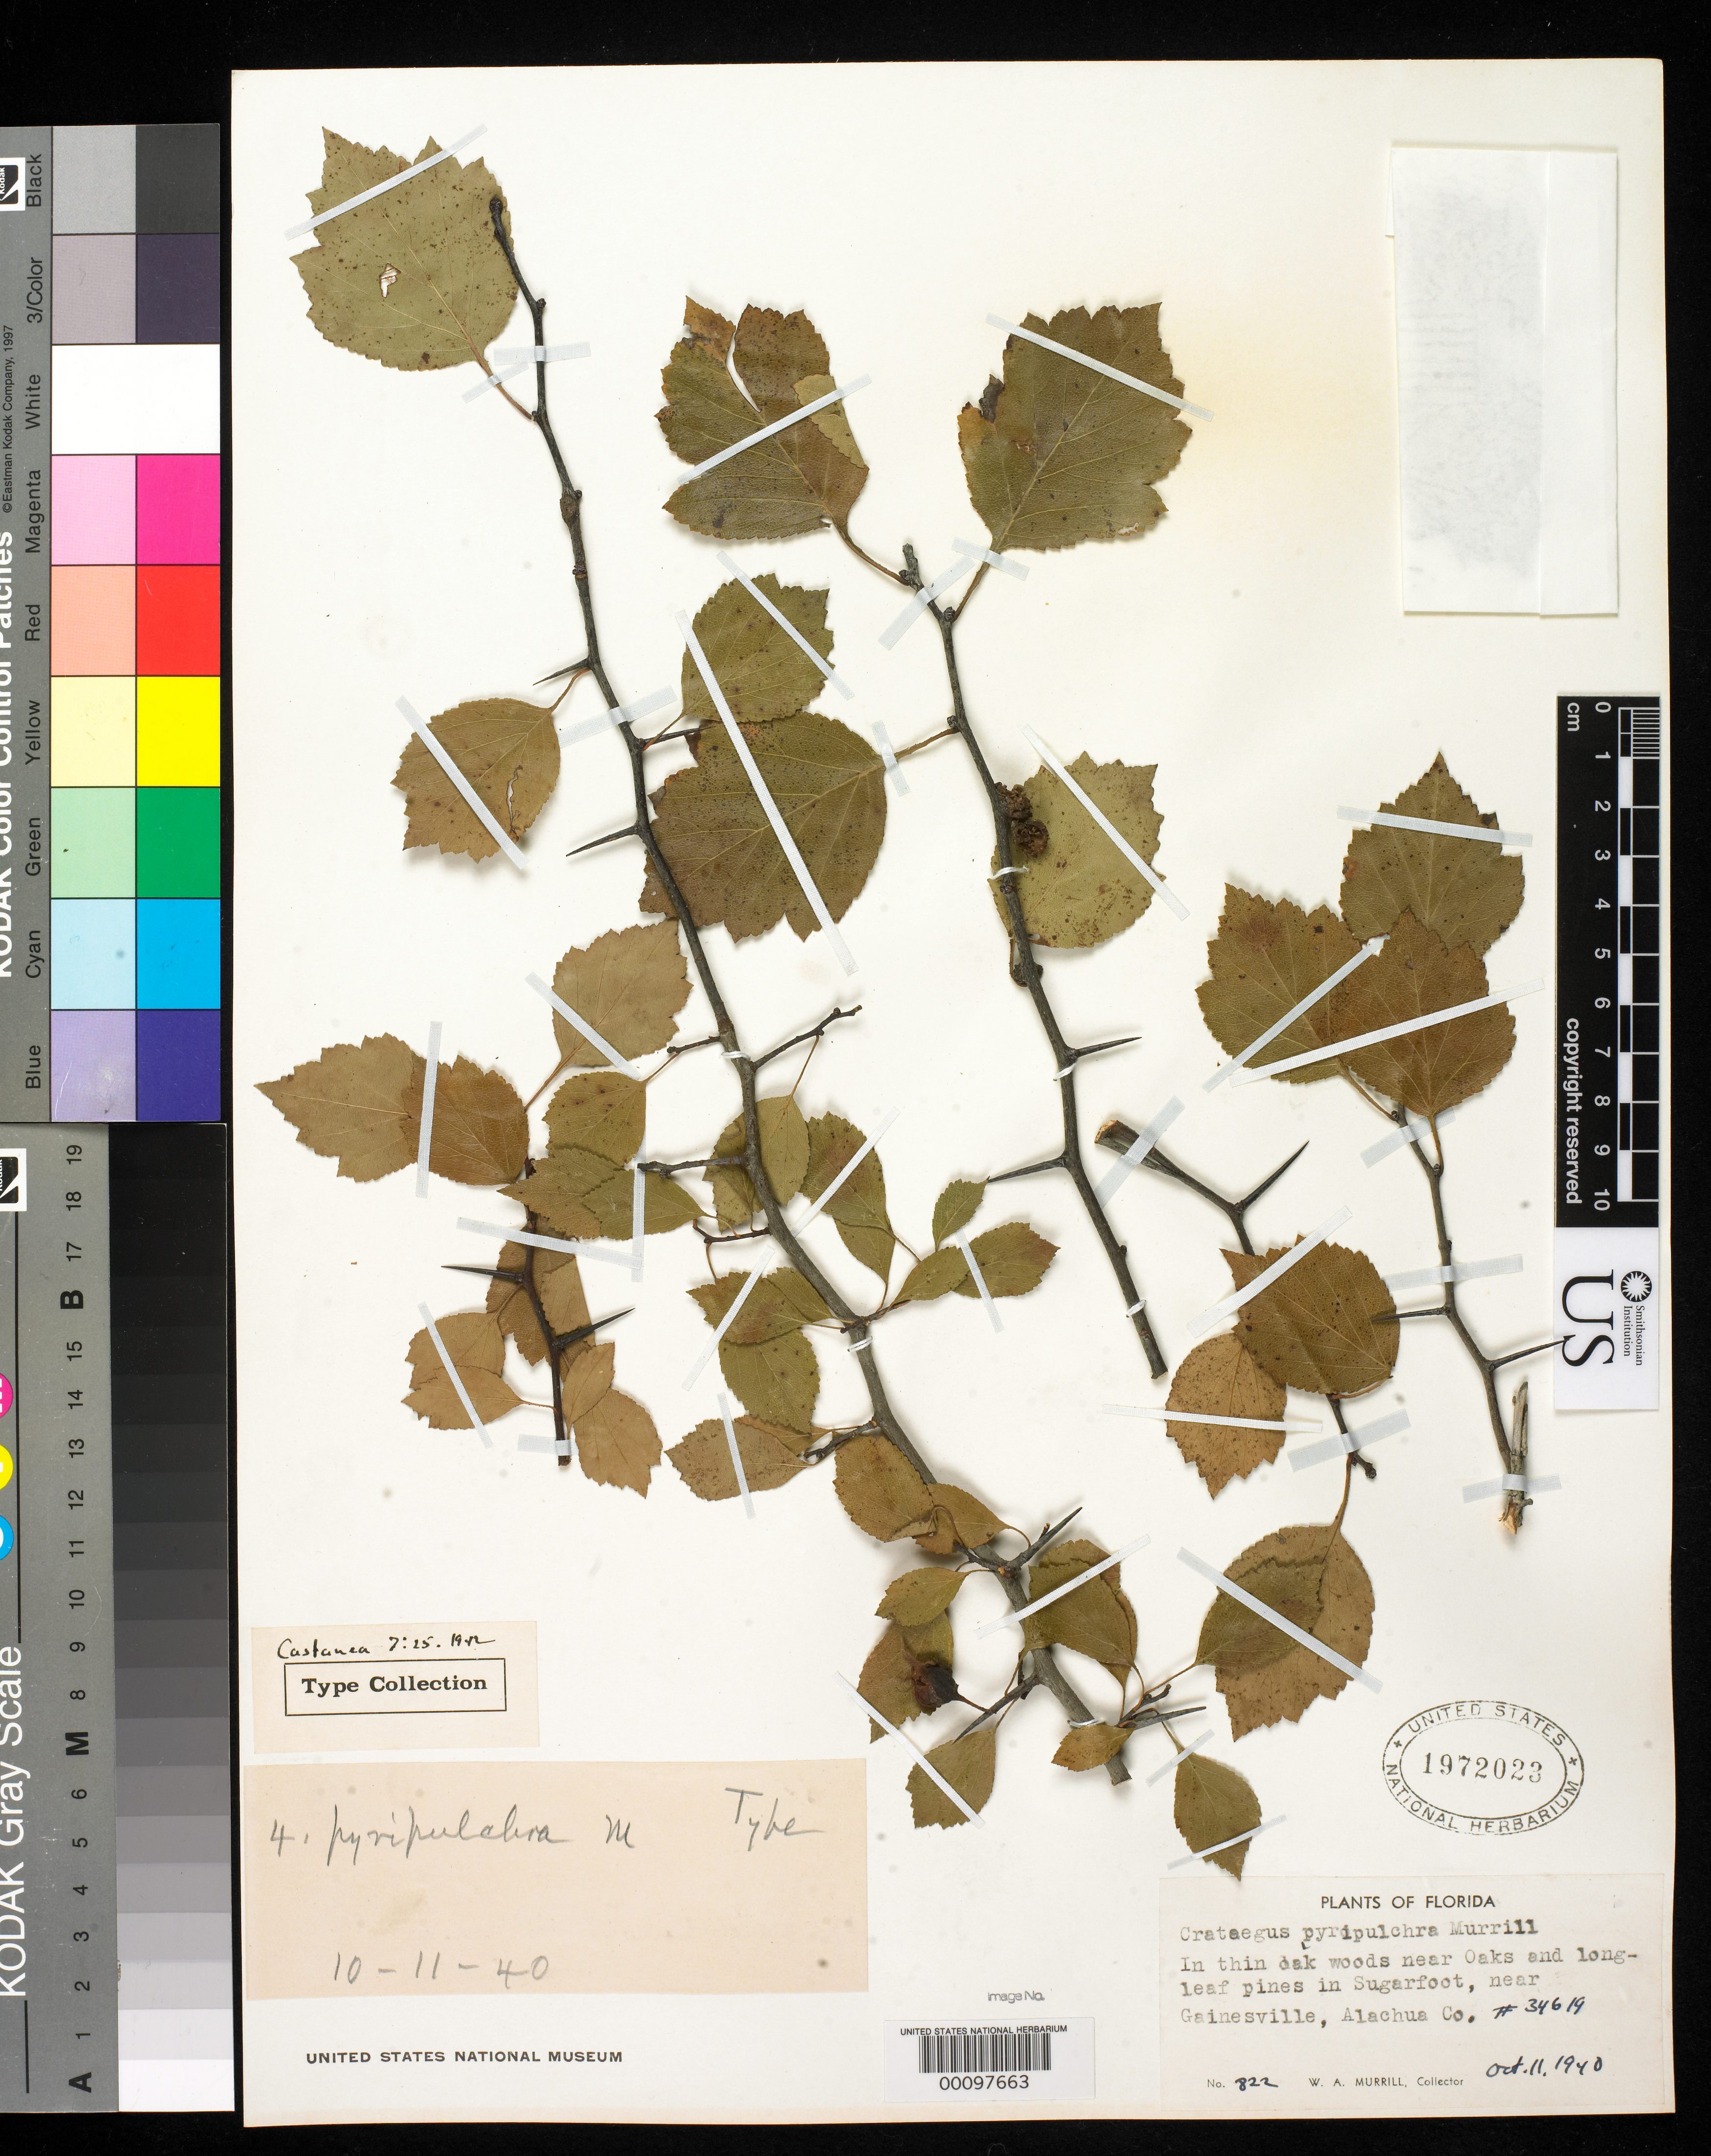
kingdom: Plantae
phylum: Tracheophyta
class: Magnoliopsida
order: Rosales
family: Rosaceae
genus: Crataegus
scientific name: Crataegus pyripulchra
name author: Murrill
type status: Isotype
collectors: W. A. Murrill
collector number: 34619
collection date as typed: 11 Oct 1940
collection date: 1940-10-11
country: United States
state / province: Florida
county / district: Alachua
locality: Sugarfoot, near Gainesville.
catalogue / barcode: US 1972023